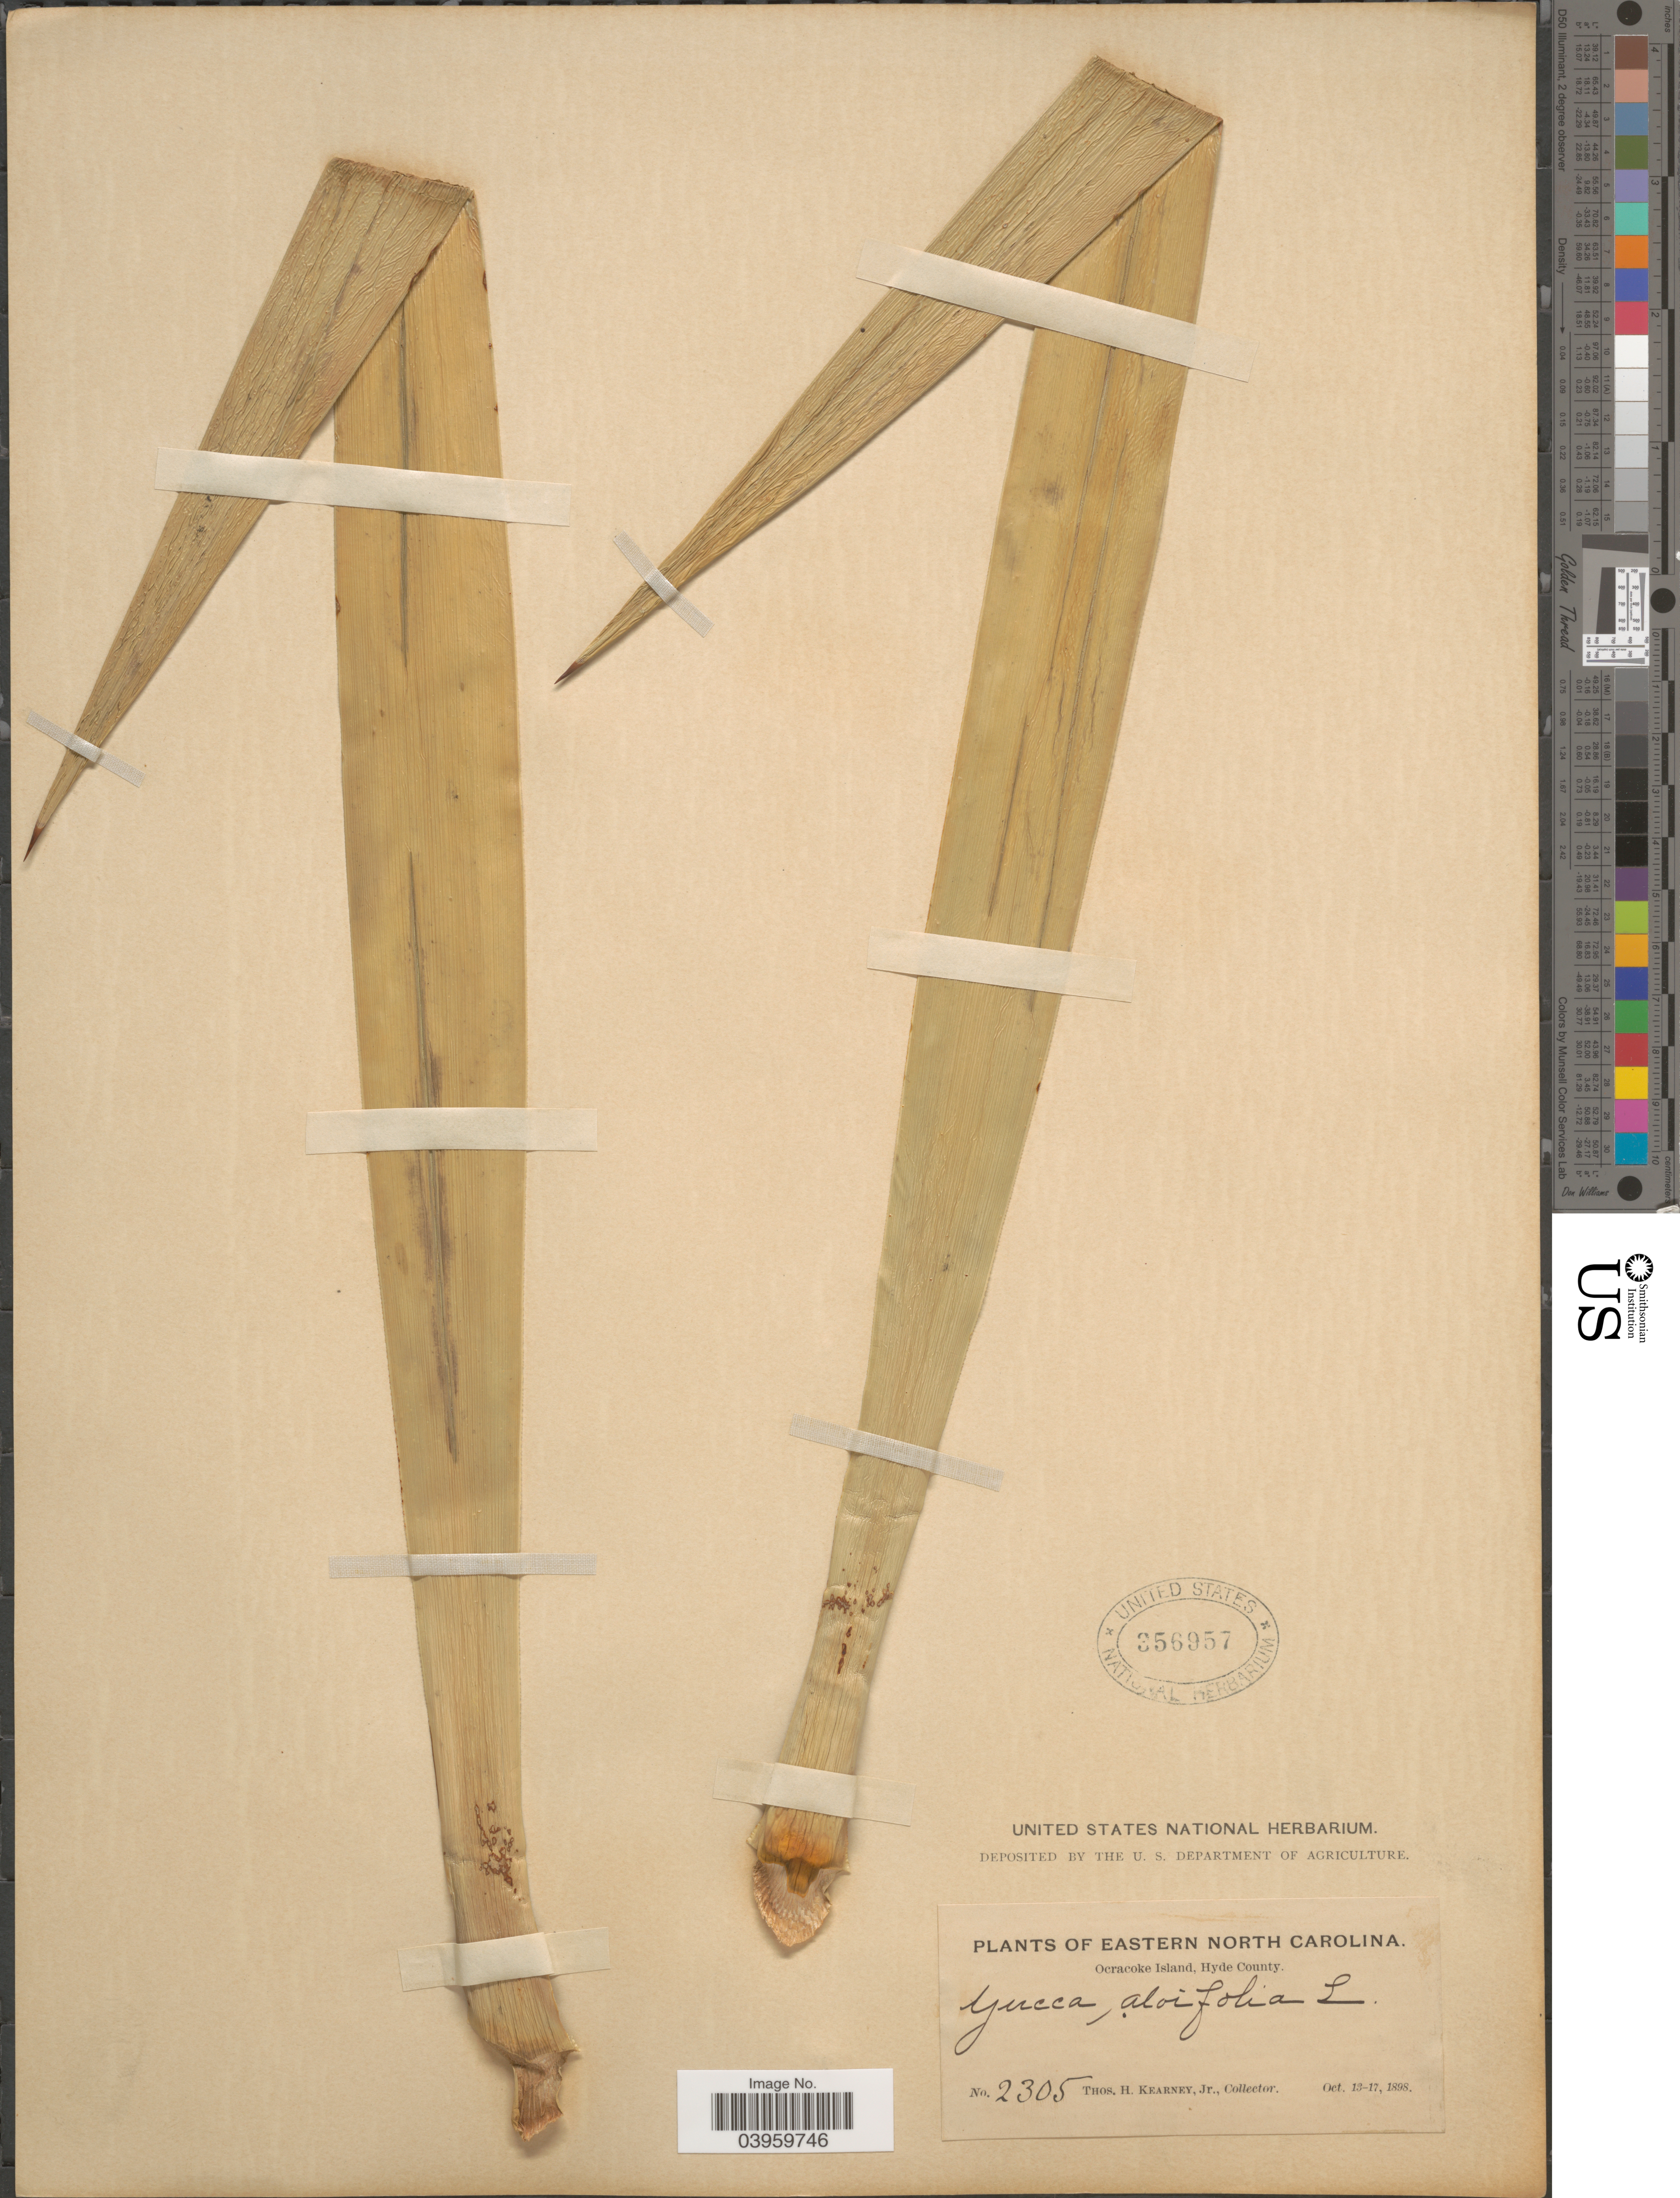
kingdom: Plantae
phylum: Tracheophyta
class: Liliopsida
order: Asparagales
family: Asparagaceae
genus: Yucca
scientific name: Yucca aloifolia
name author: L.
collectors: T. H. Kearney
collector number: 2305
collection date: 1898-10-13/1898-10-17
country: United States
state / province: North Carolina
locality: Eastern North Carolina. Ocracoke Island, Hyde County.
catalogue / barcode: US 356957